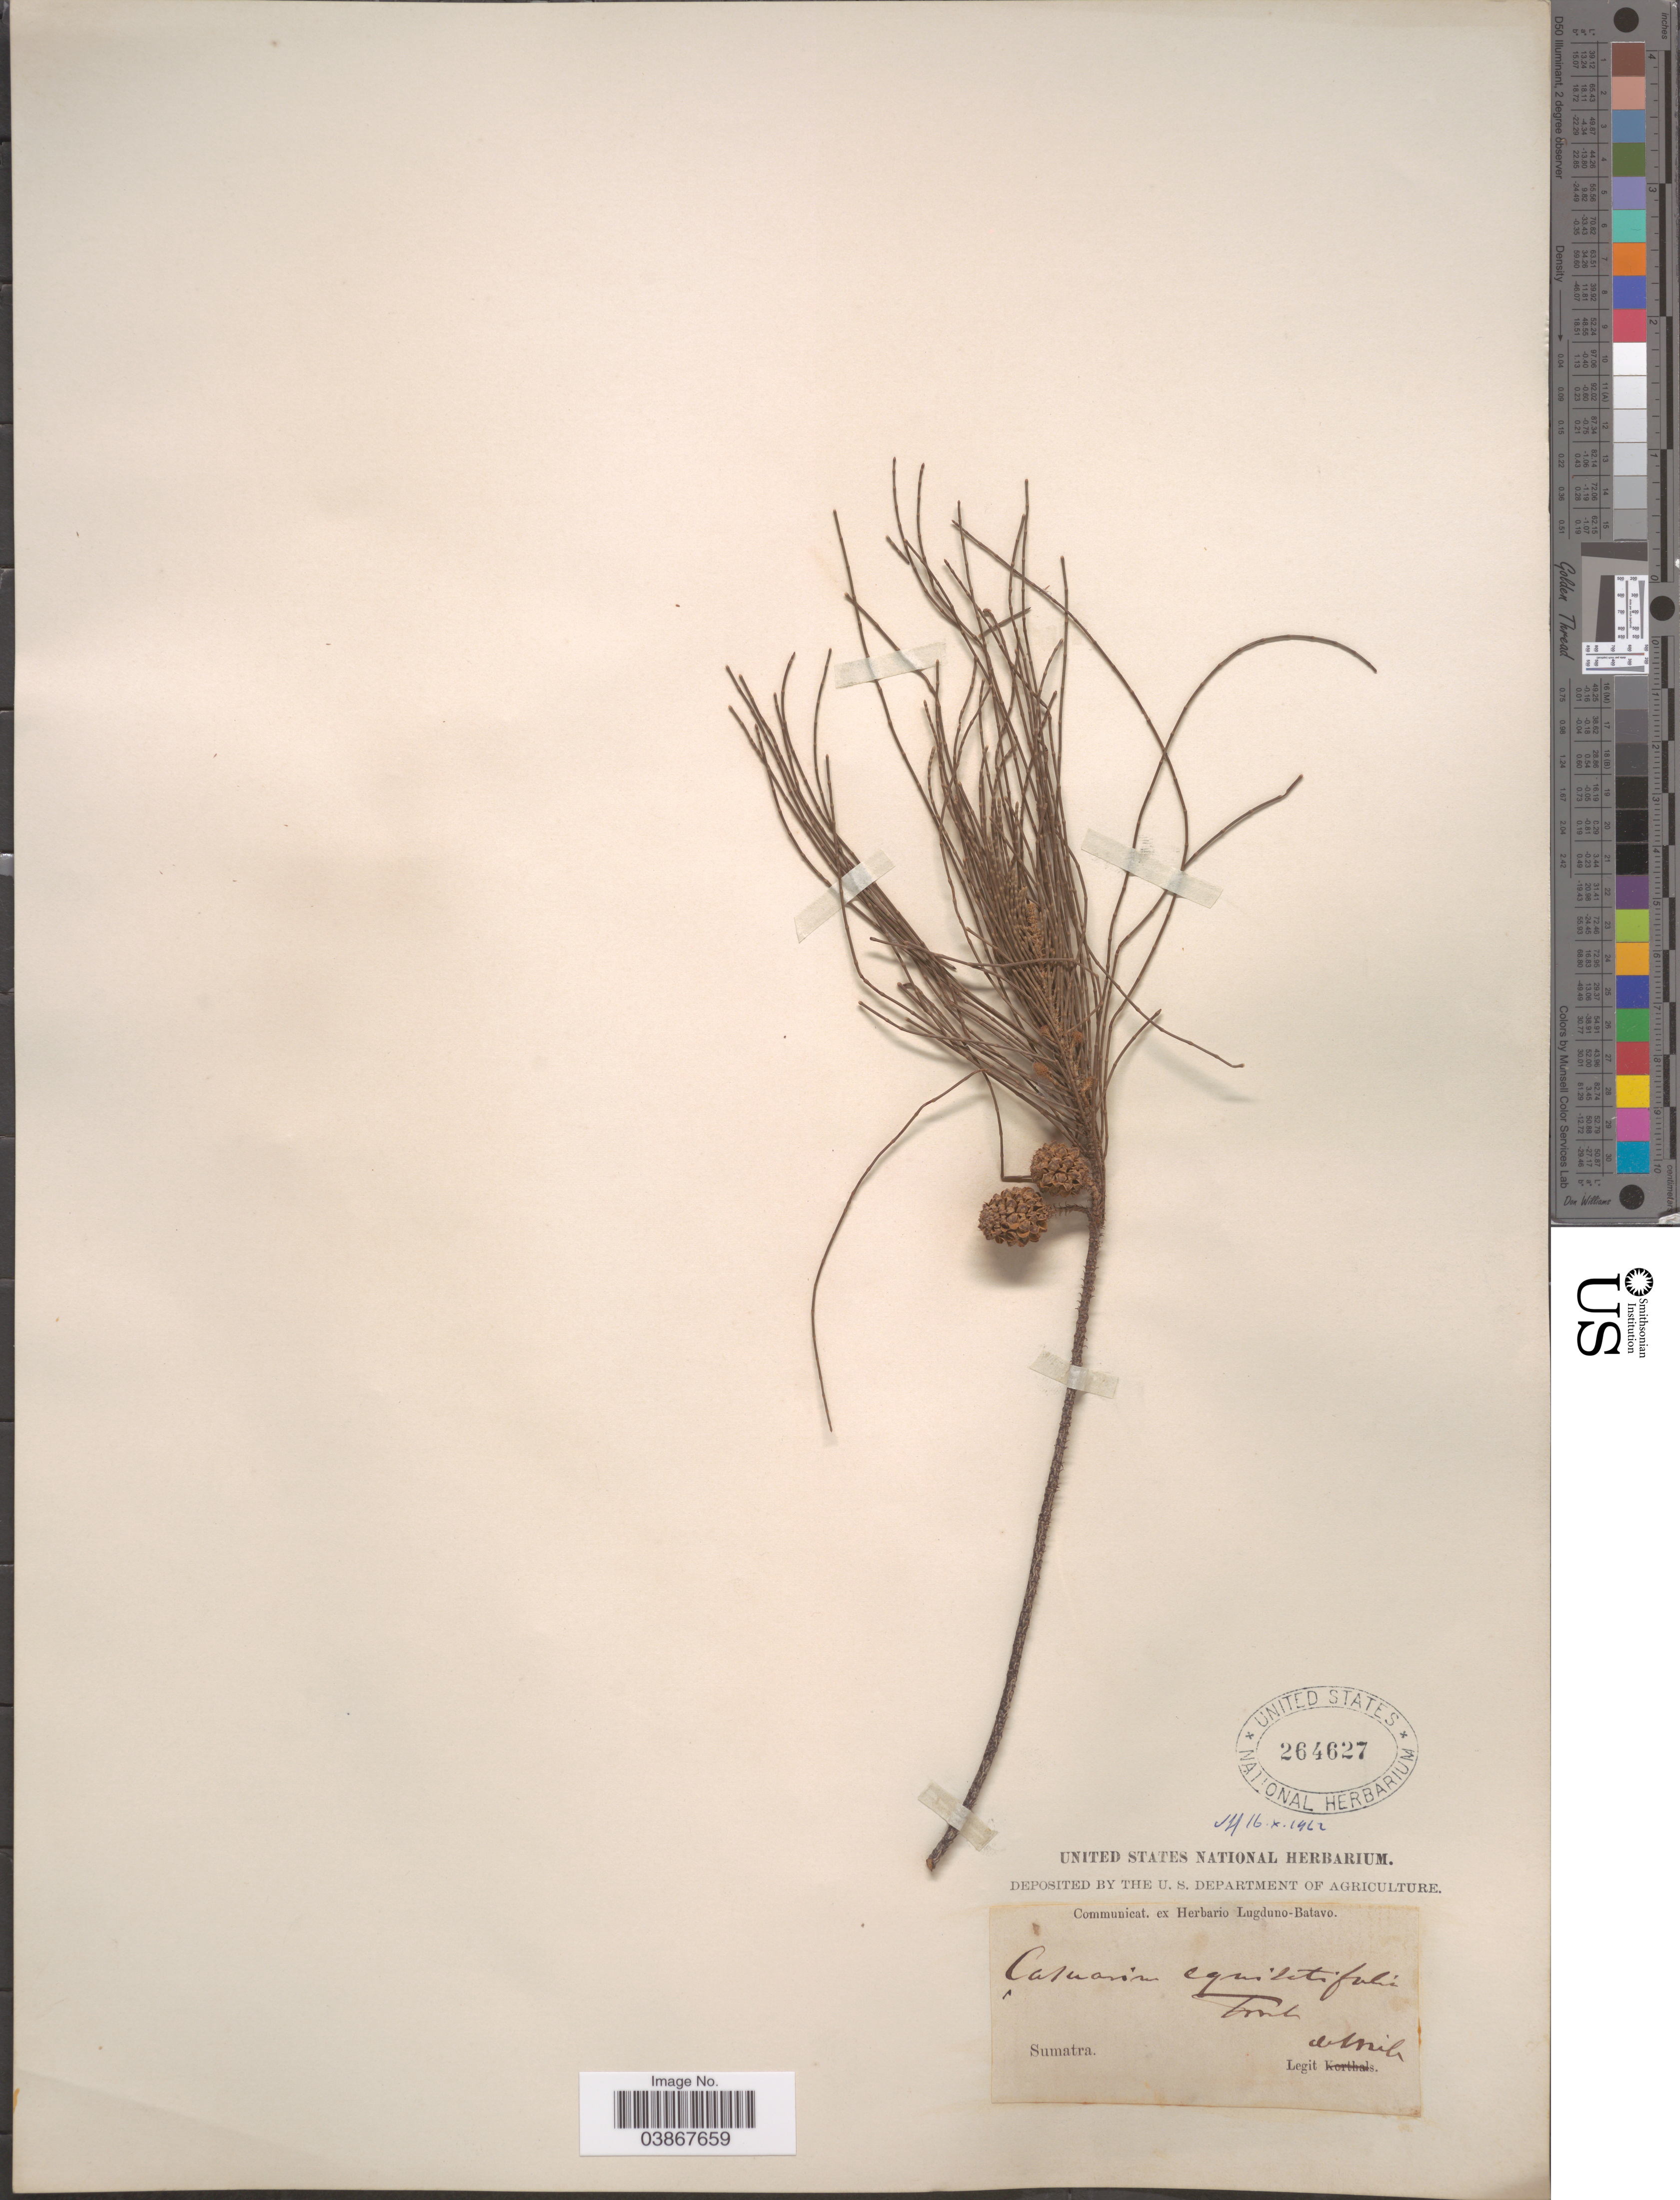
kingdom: Plantae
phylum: Tracheophyta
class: Magnoliopsida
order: Fagales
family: Casuarinaceae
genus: Casuarina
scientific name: Casuarina equisetifolia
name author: L.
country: Indonesia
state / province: Sumatra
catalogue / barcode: US 264627